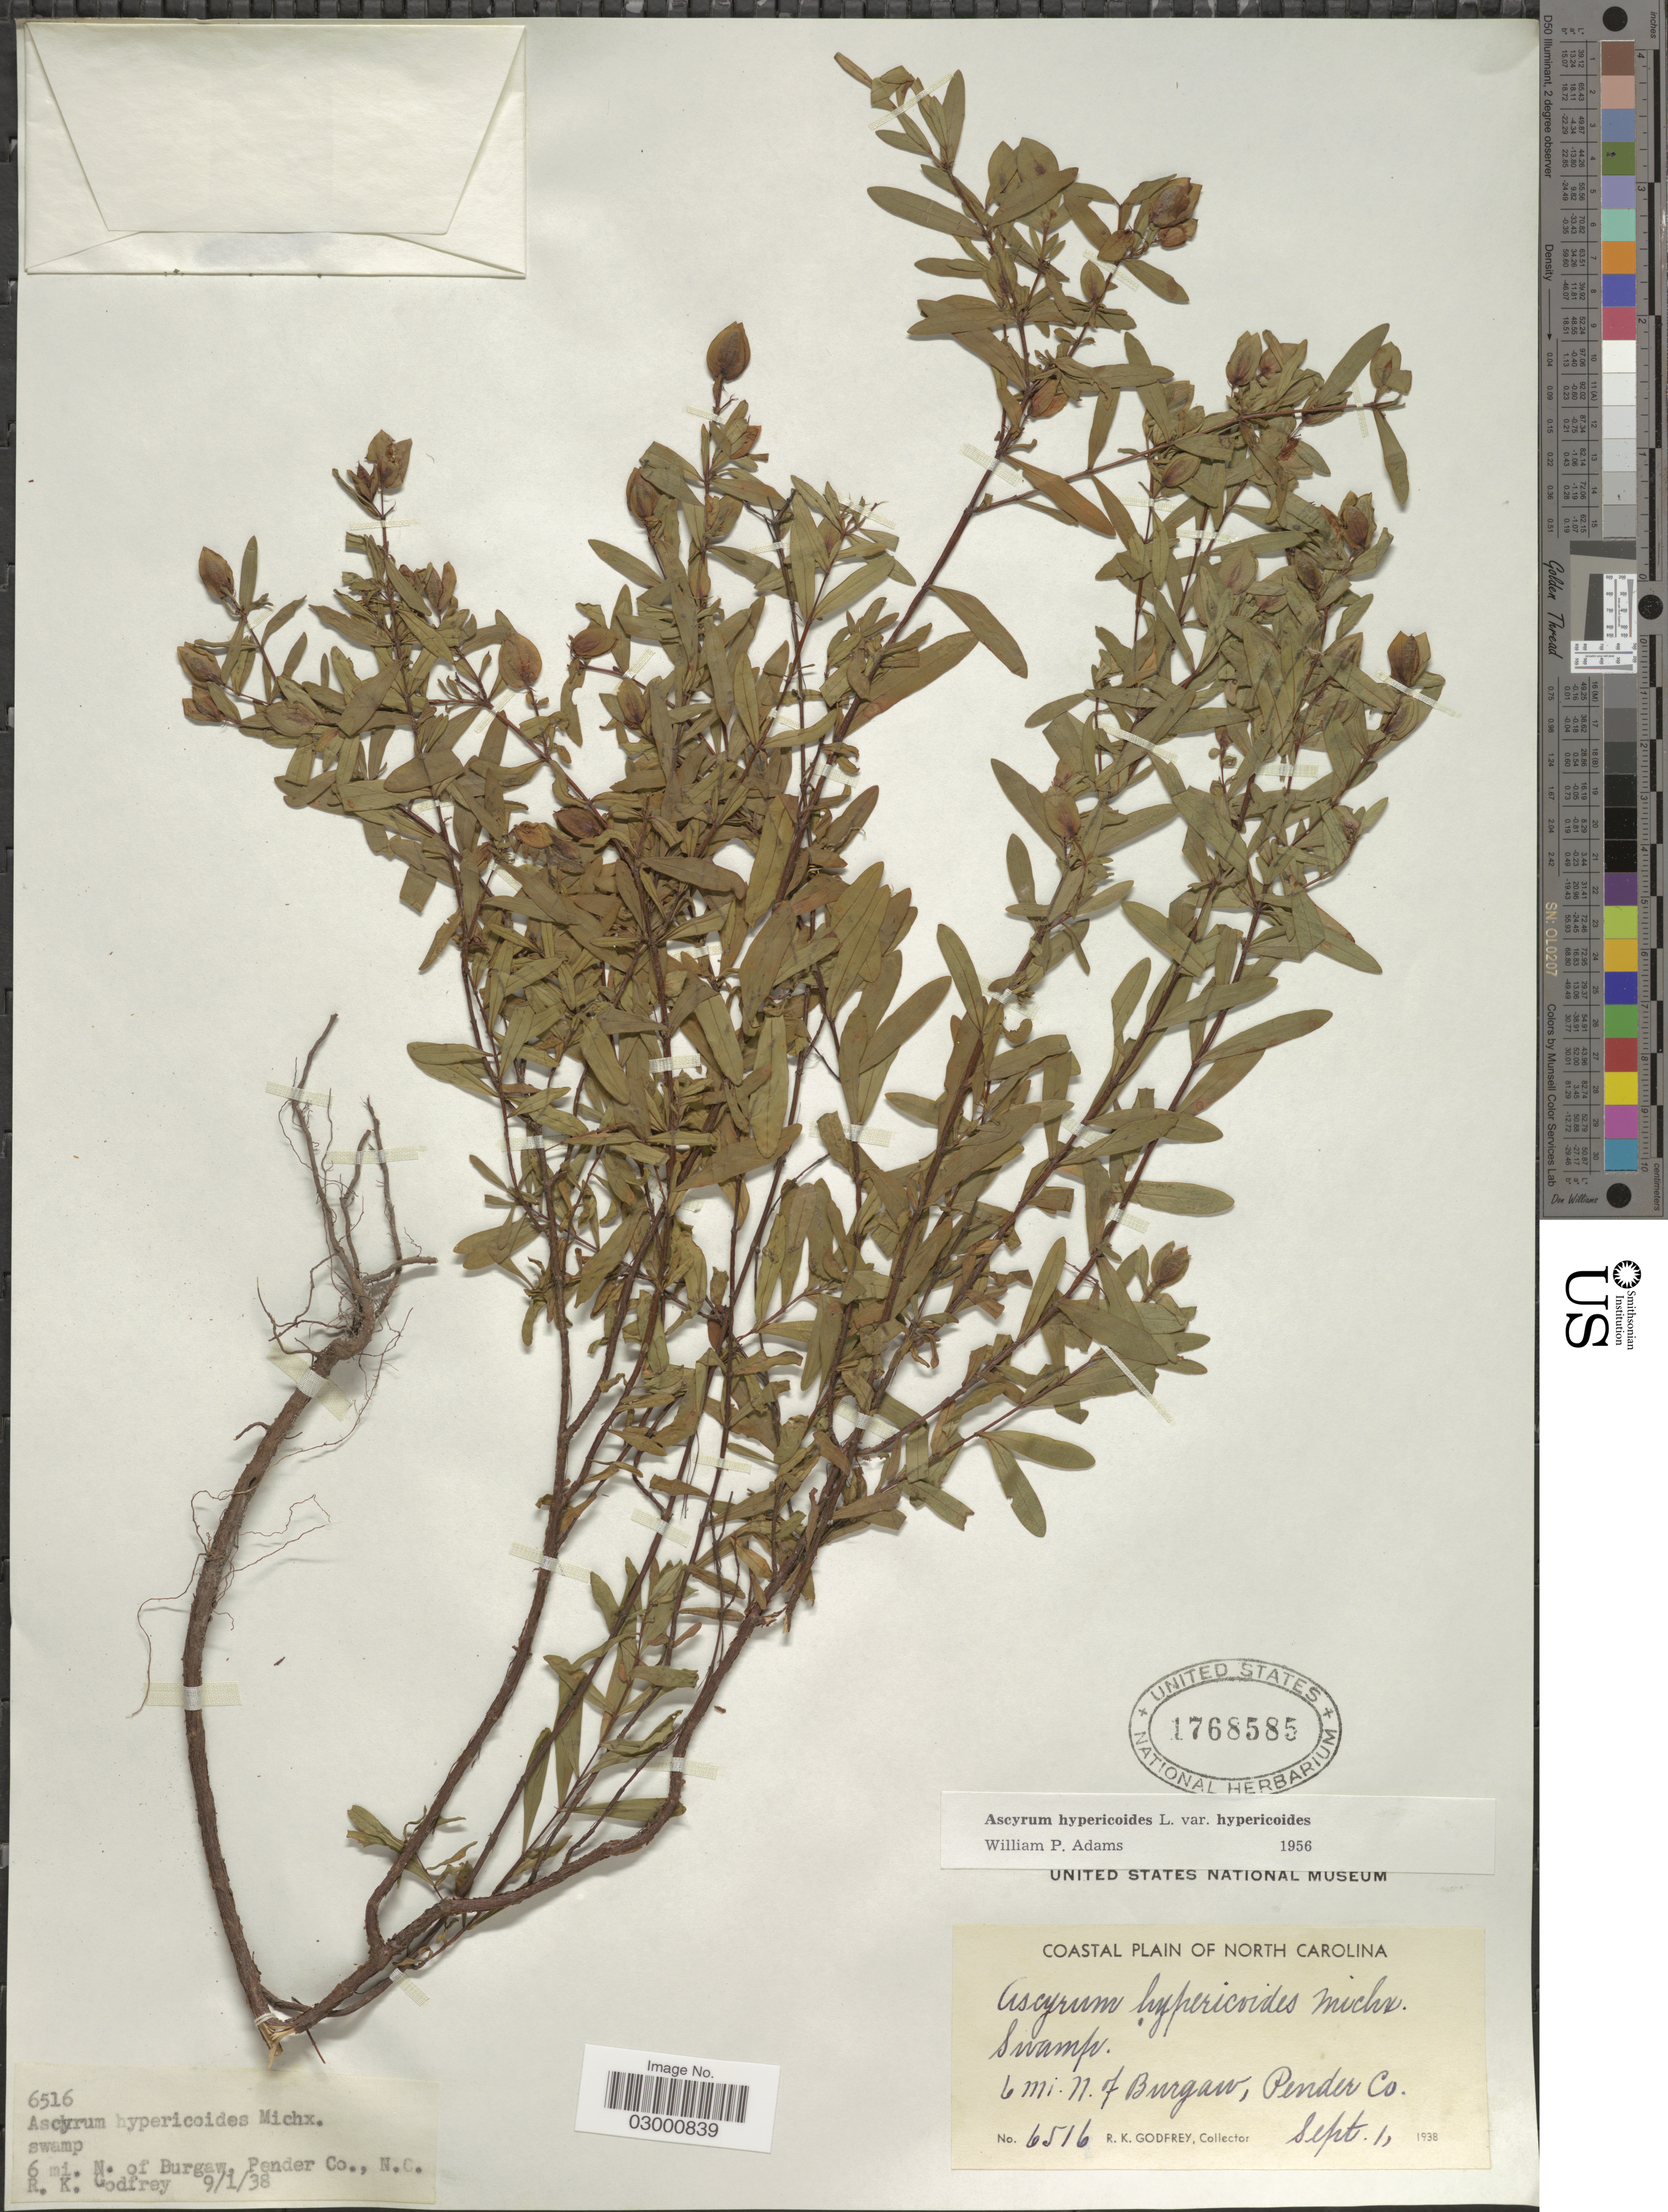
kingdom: Plantae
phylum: Tracheophyta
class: Magnoliopsida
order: Malpighiales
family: Hypericaceae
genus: Hypericum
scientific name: Hypericum hypericoides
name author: (L.) Crantz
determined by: Strong, Mark T., (BOT), Smithsonian Institution - National Museum of Natural History (UNITED STATES)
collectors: R. K. Godfrey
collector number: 6516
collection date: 1938-09-01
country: United States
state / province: North Carolina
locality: Coastal Plain of North Carolina. 6 mi. N. of Burgaw, Pender Co.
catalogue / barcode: US 1768585